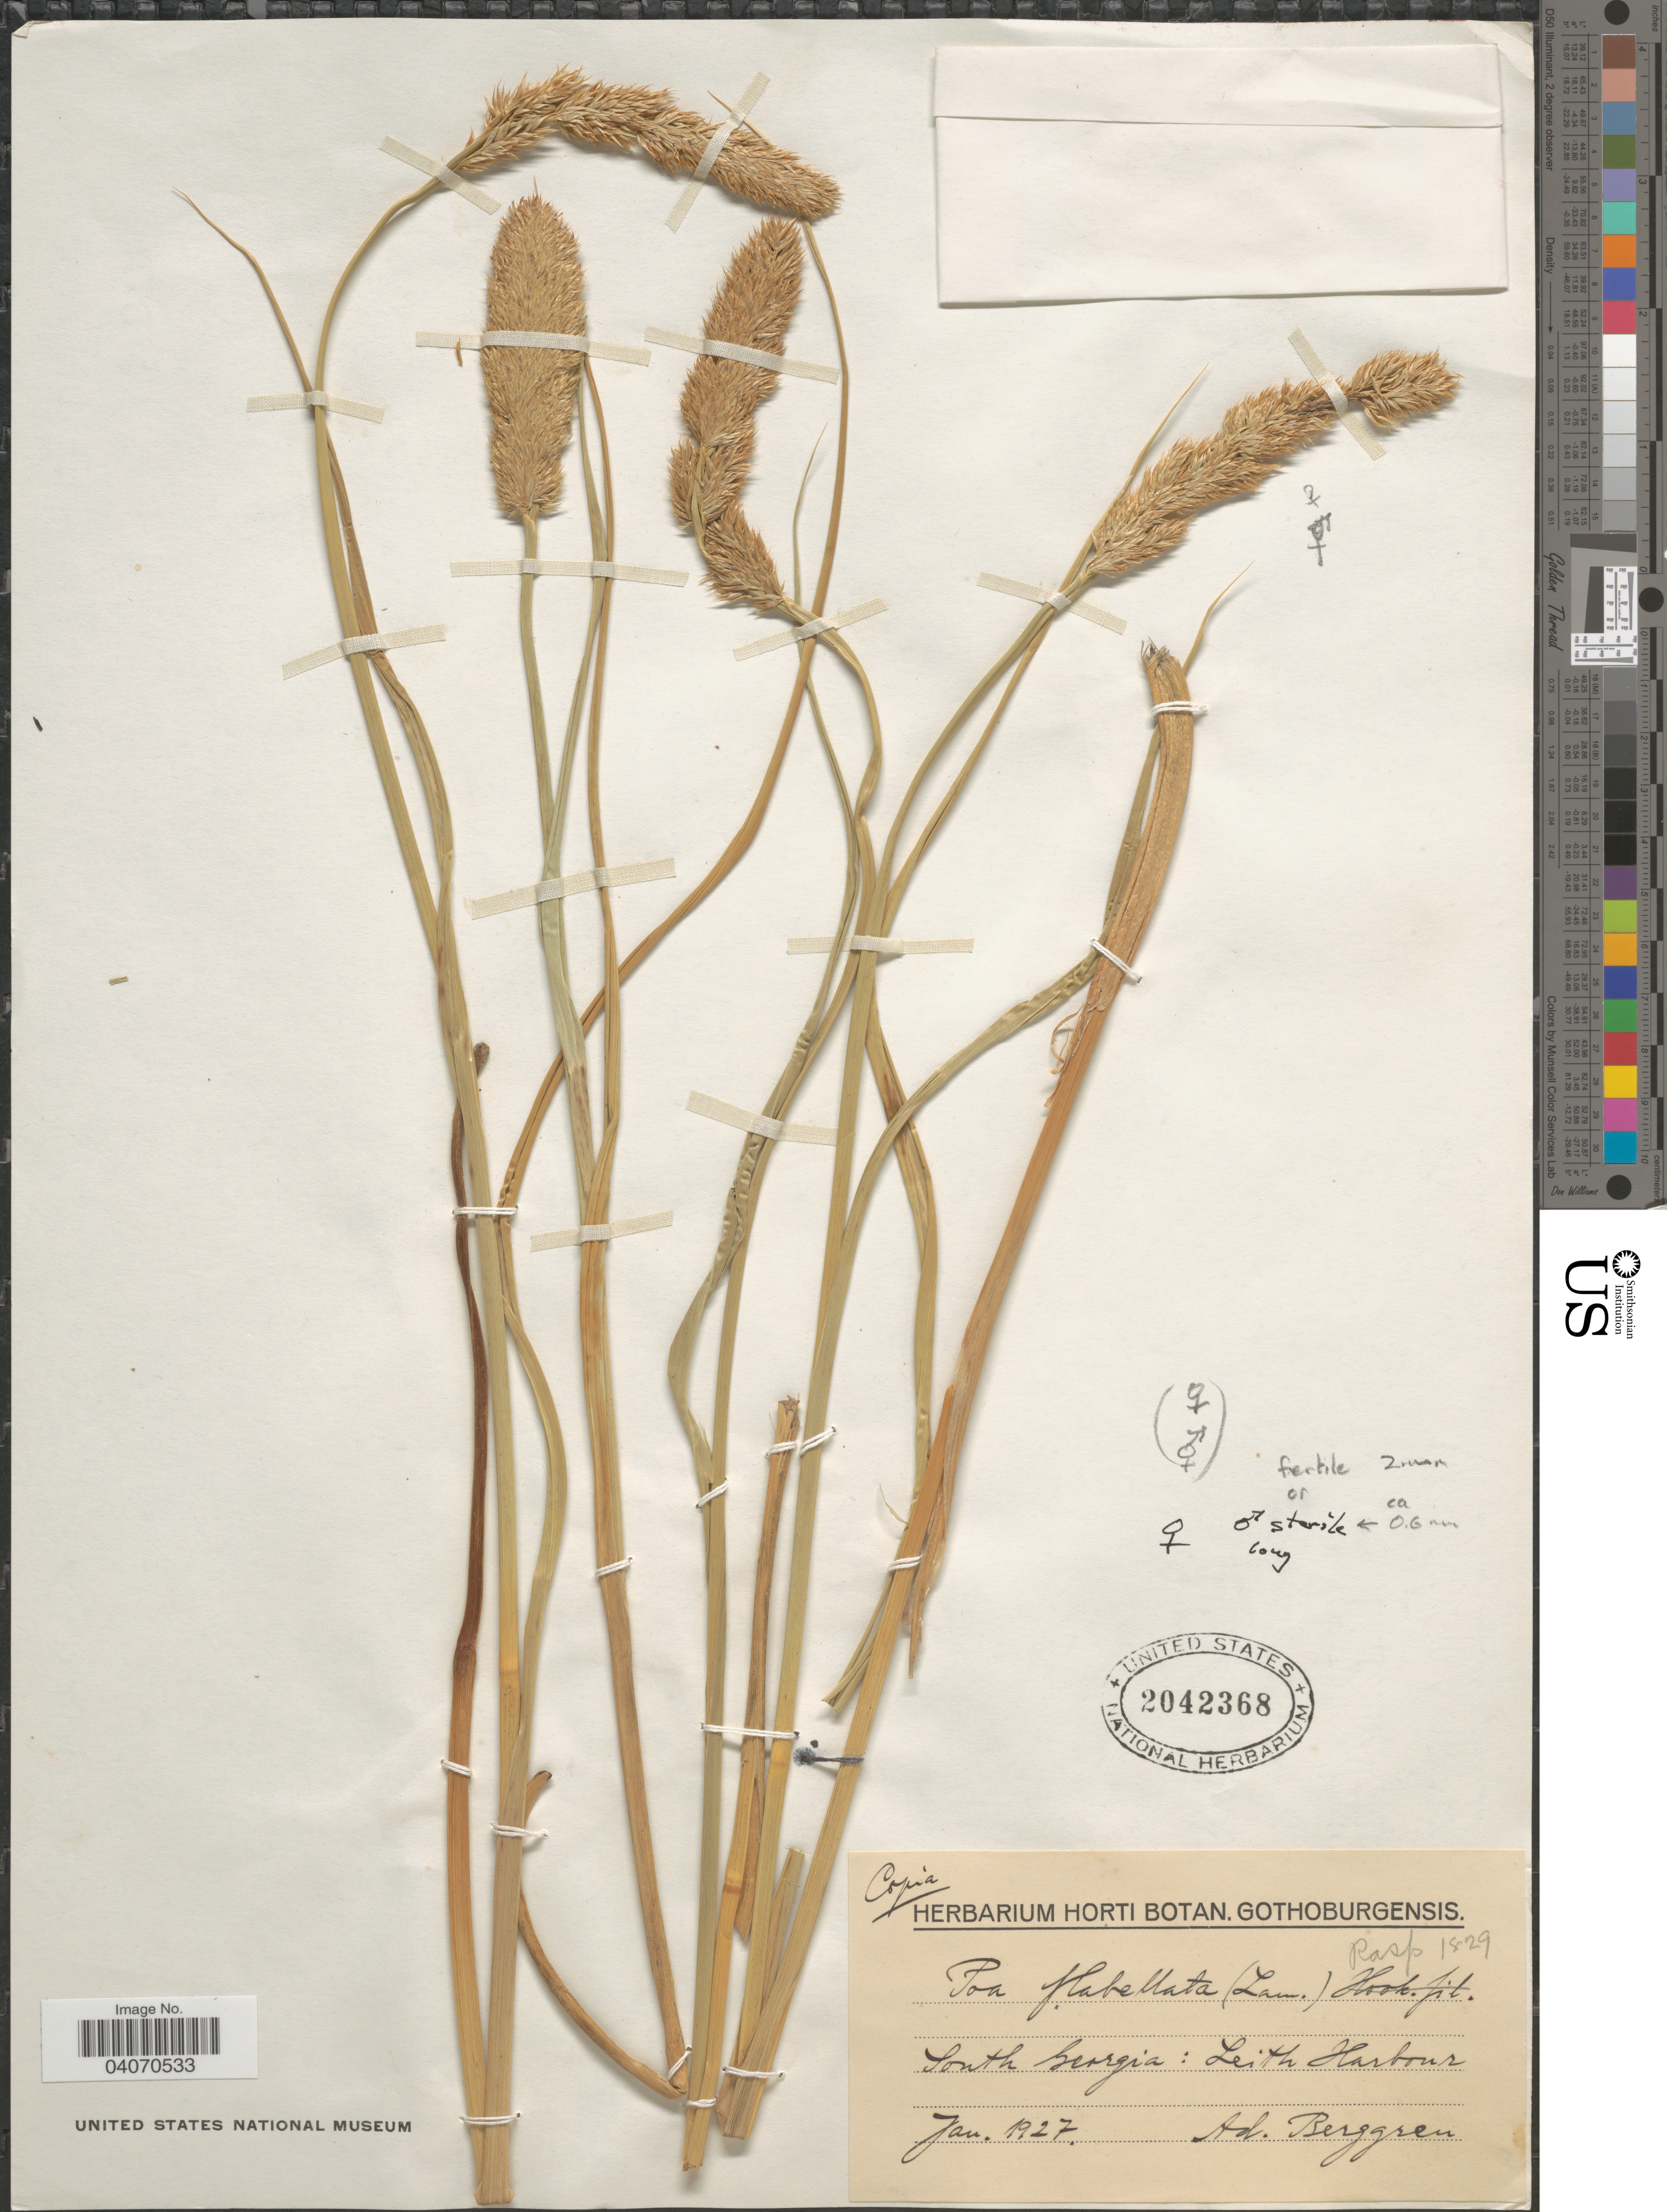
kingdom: Plantae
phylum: Tracheophyta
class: Liliopsida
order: Poales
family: Poaceae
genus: Poa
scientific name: Poa flabellata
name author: (Lam.) Raspail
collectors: A. Berggren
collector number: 1829?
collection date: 1927-01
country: United States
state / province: Georgia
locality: South Georgia : Leith Harbour.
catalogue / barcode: US 2042368